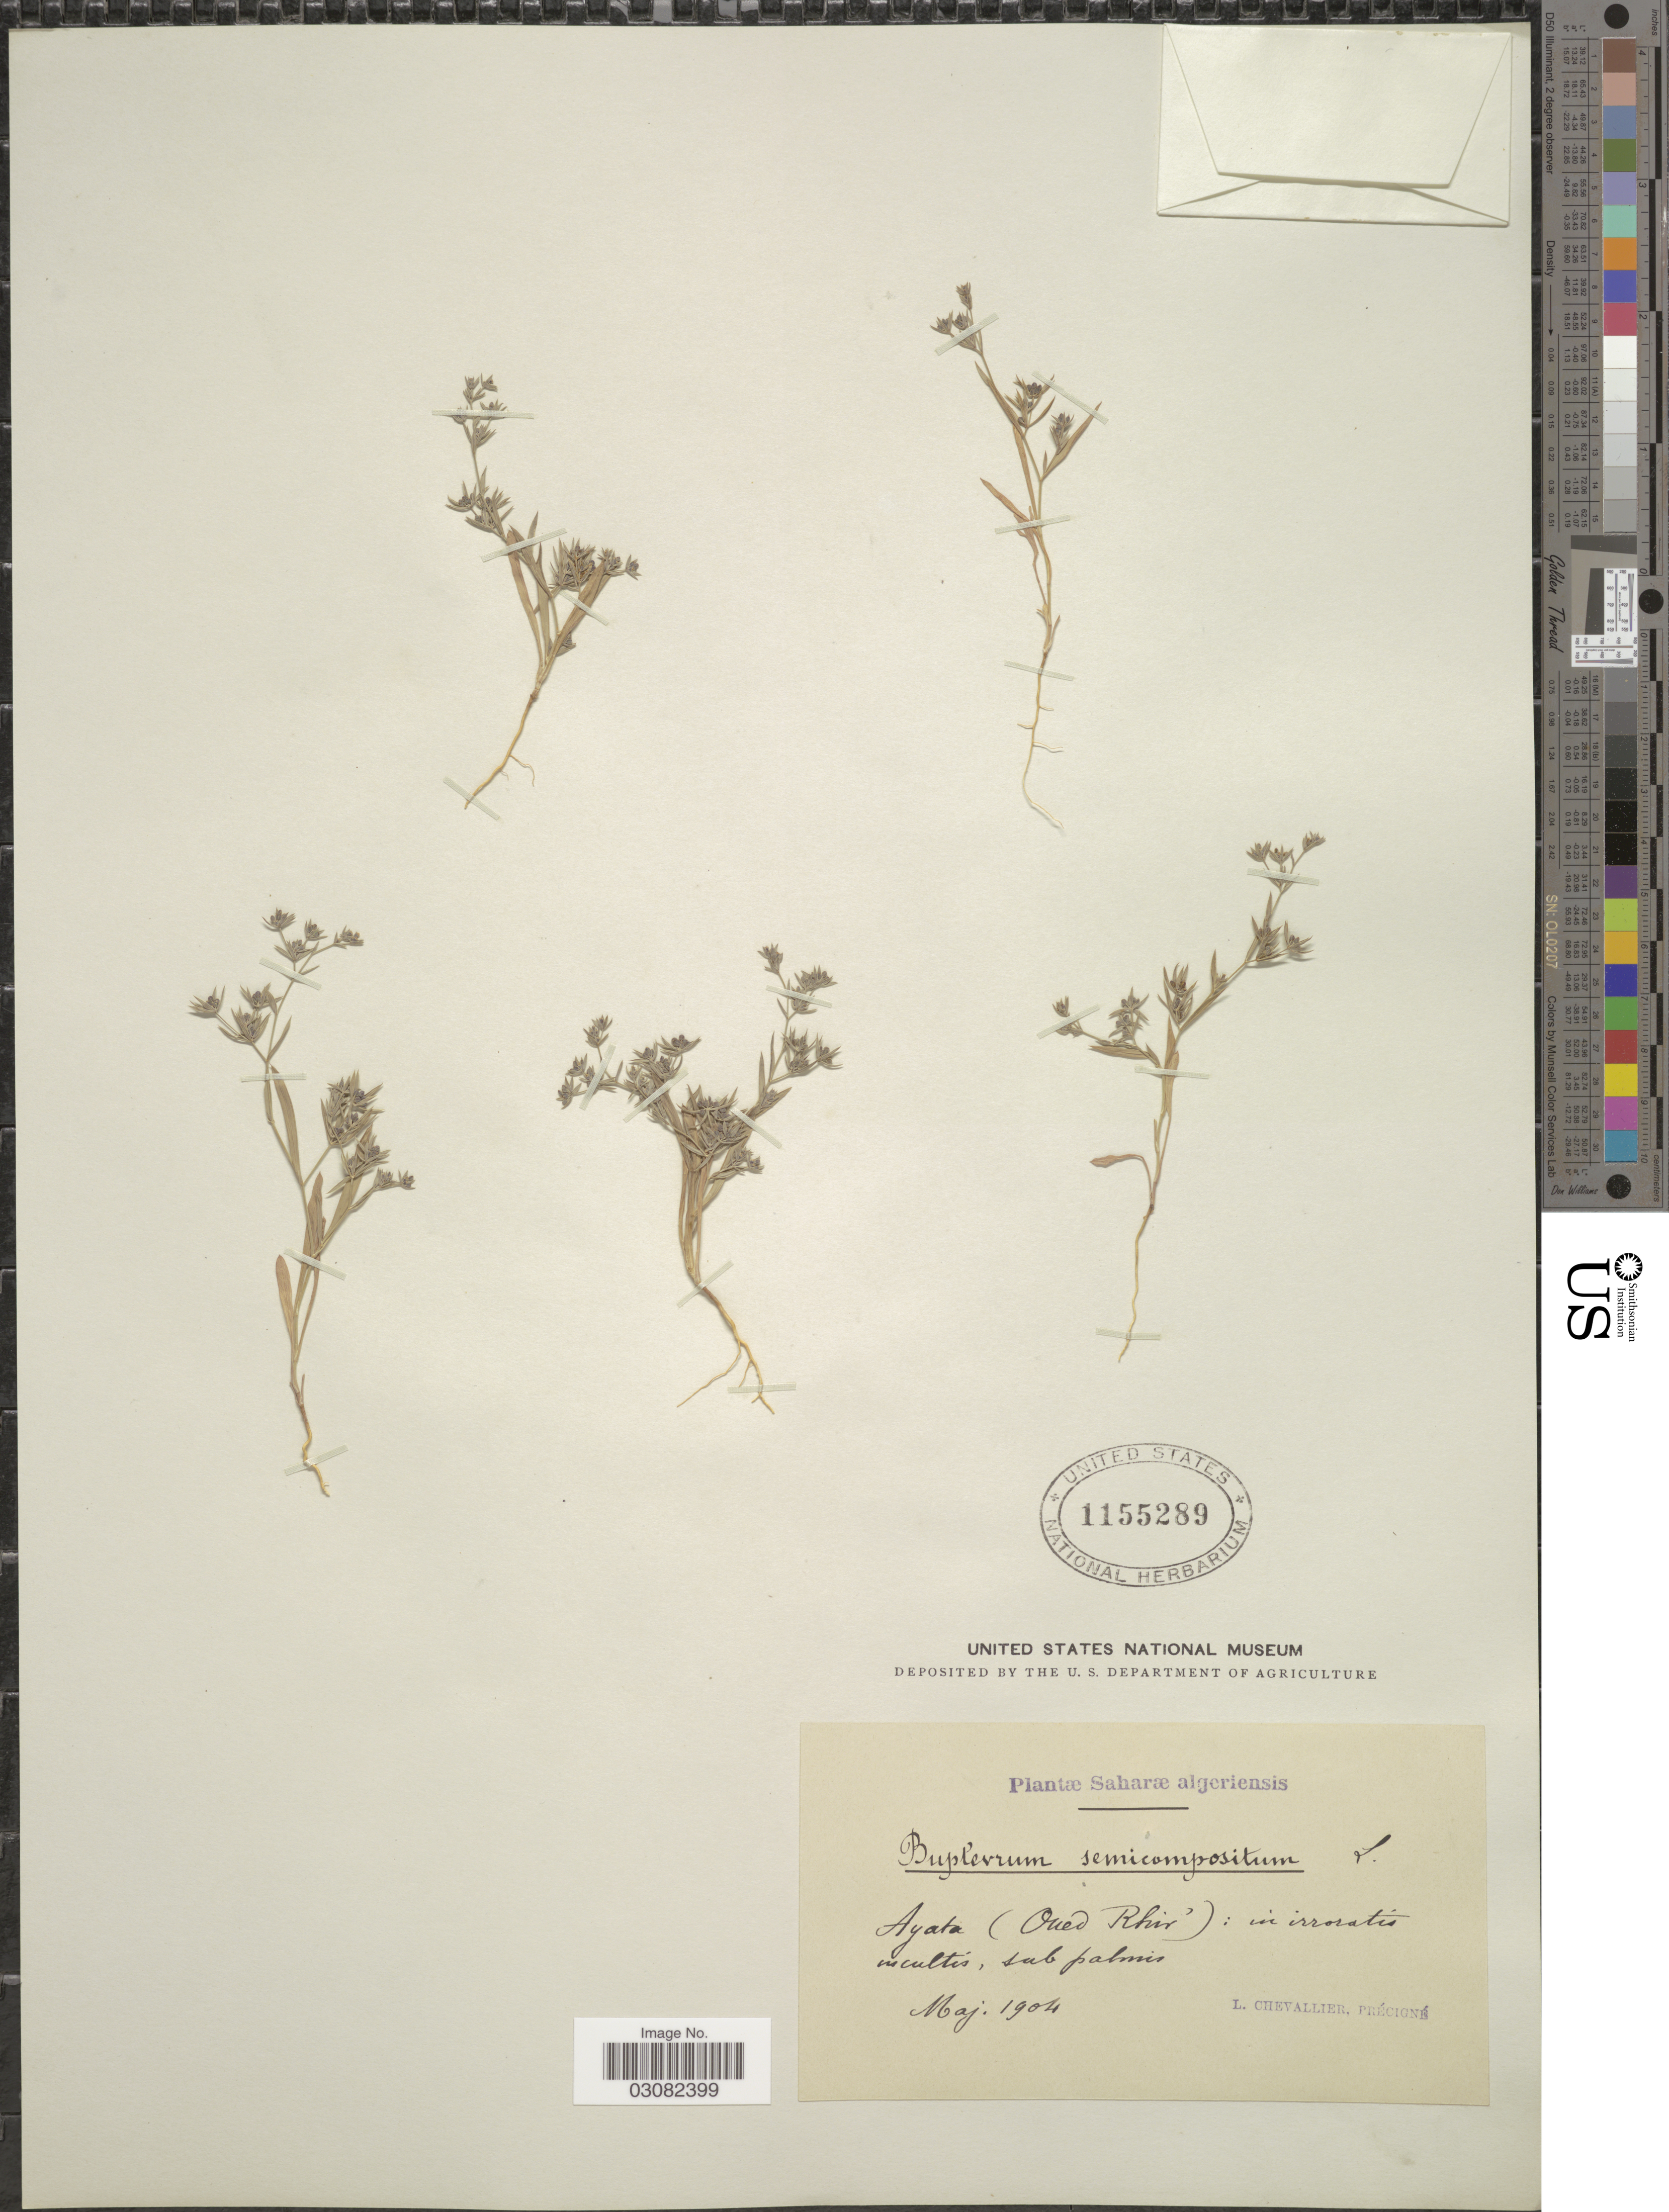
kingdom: Plantae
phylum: Tracheophyta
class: Magnoliopsida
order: Apiales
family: Apiaceae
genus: Bupleurum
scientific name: Bupleurum semicompositum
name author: L.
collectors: L. Chevallier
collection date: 1904-05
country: Algeria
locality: Saharæ algeriensis. Ayata (Oued Rhir): in irroratis incultis.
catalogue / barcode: US 1155289